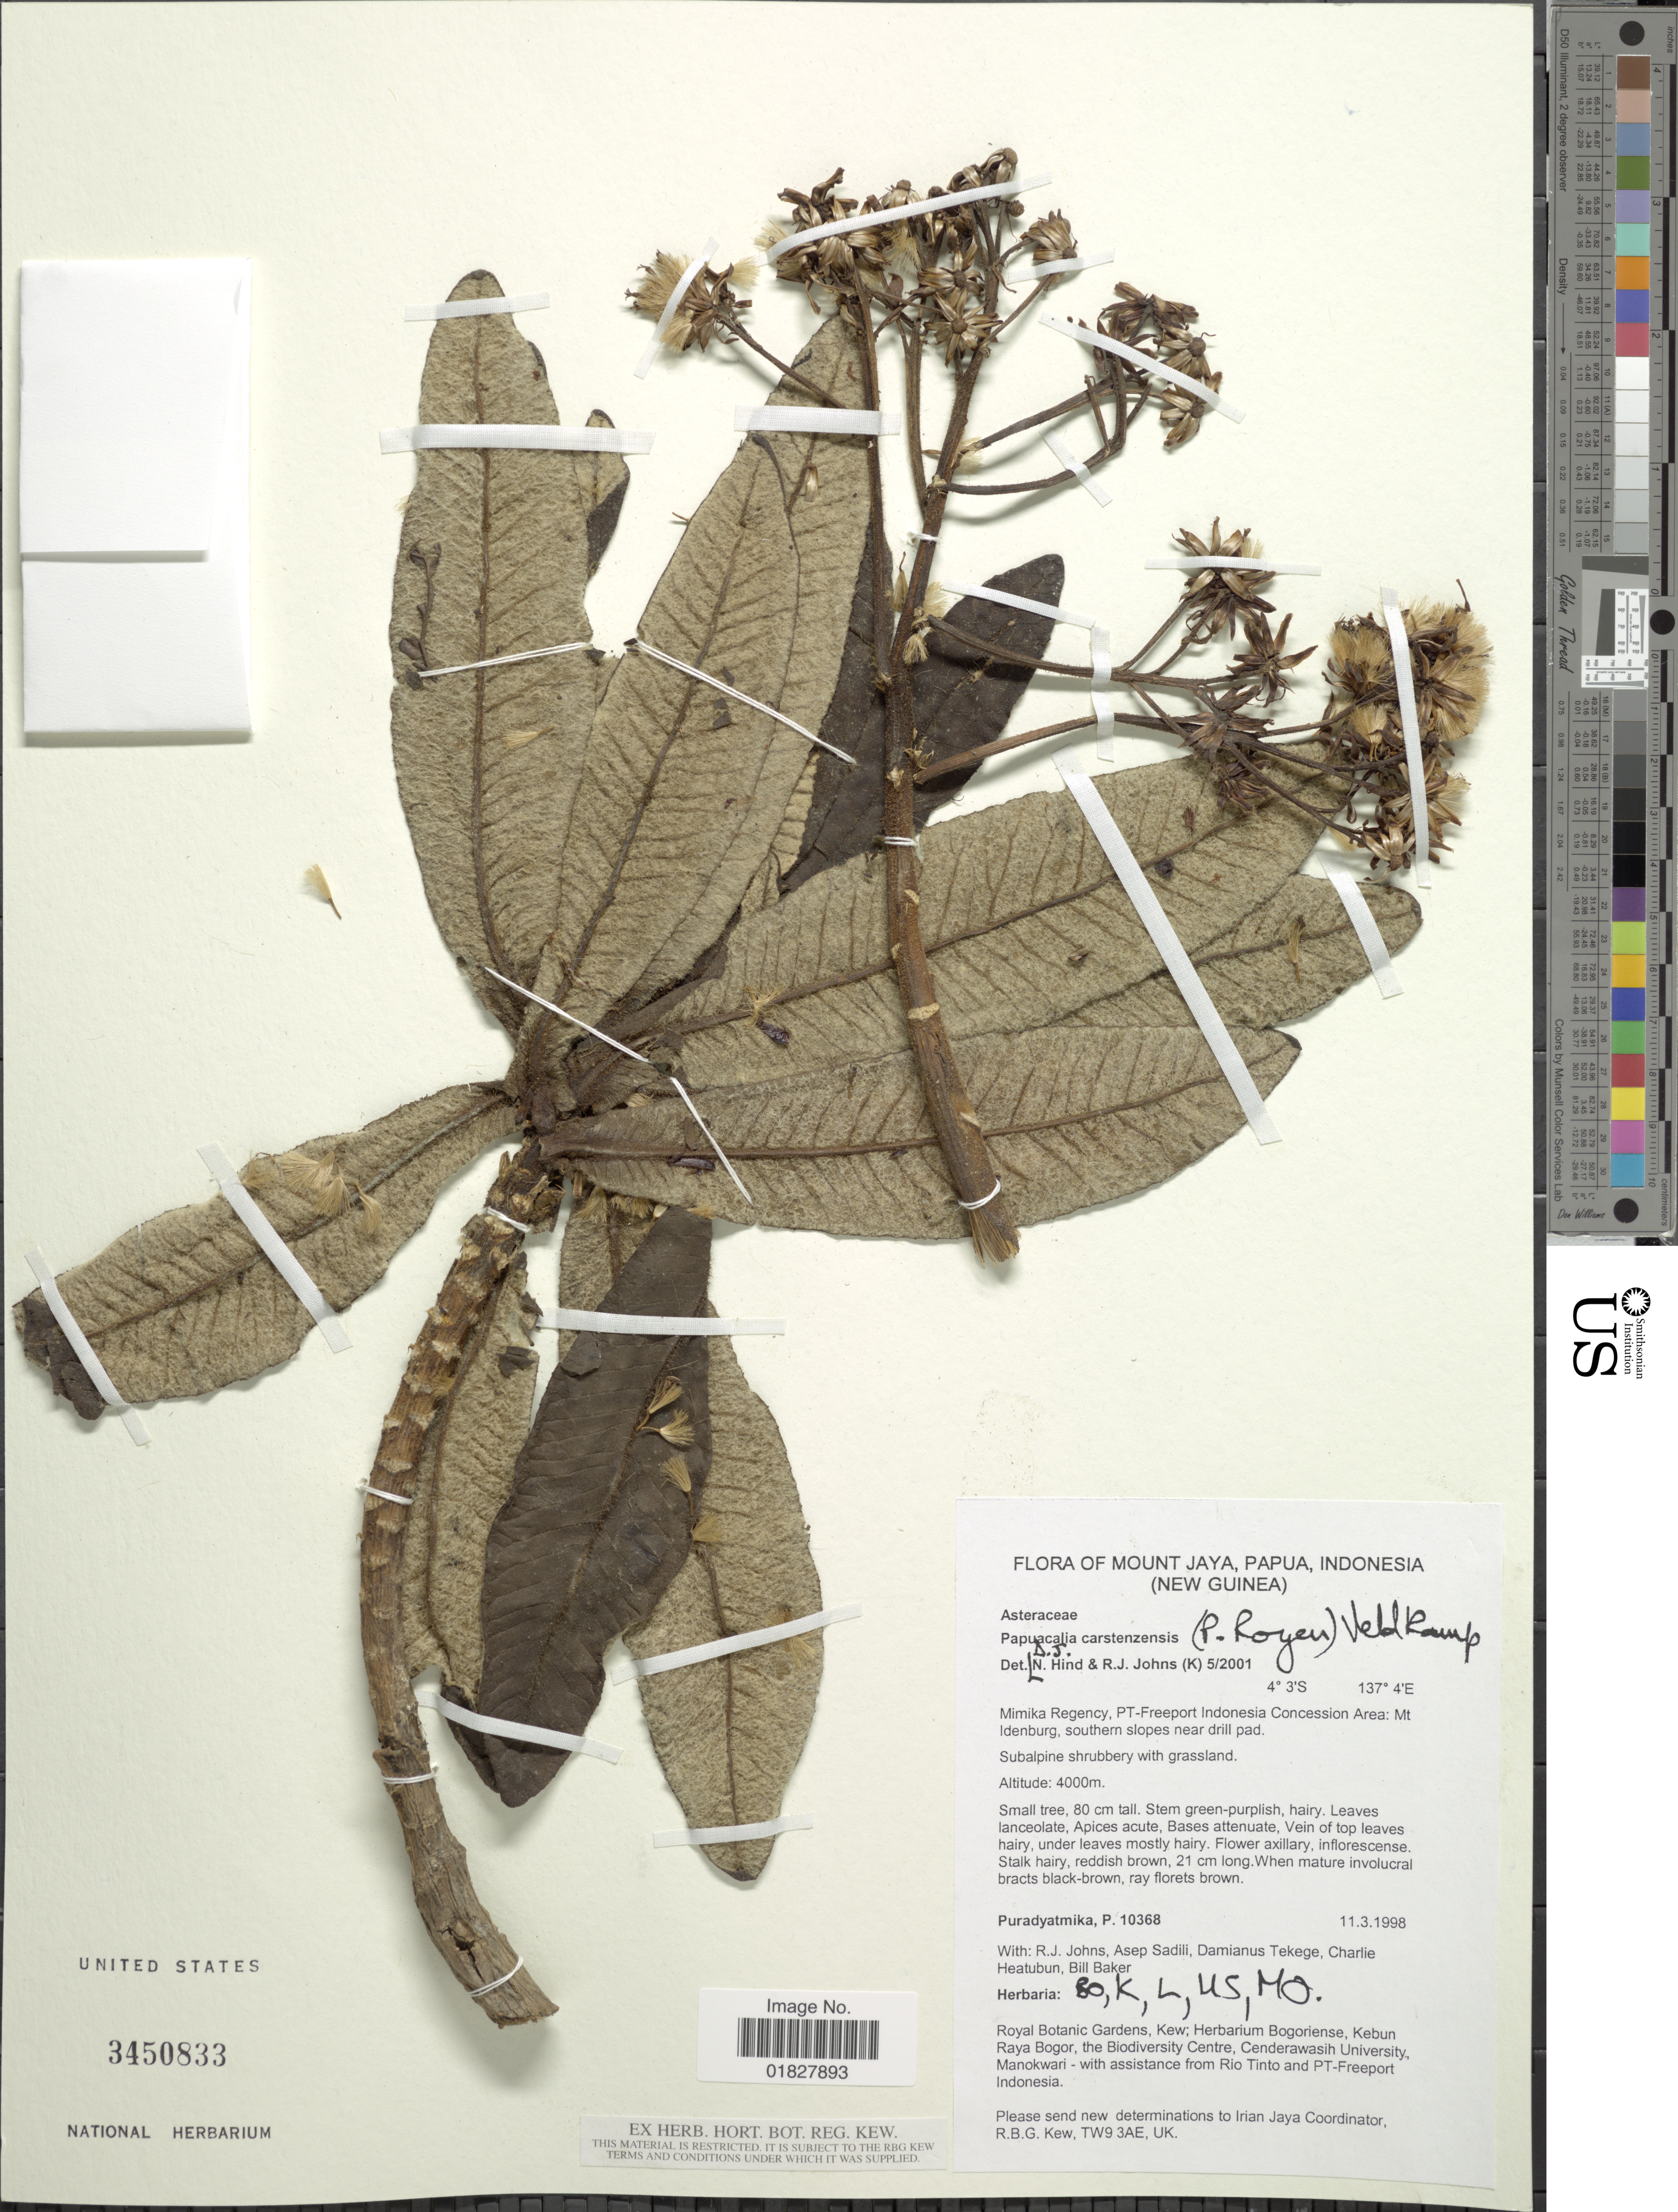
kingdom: Plantae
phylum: Tracheophyta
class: Magnoliopsida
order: Asterales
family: Asteraceae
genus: Papuacalia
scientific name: Papuacalia carstenszensis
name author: (Royen) Veldkamp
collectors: P. Puradyatmika, R. Johns, A. Sadili & D. Tekege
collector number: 10368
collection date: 1998-03-11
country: Indonesia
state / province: Papua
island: New Guinea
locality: Mount Jaya (New Guinea), Mimika Regency, PT-Freeport Indonesia Concession Area, Mt. Idenburg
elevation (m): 4000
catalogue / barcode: US 3450833